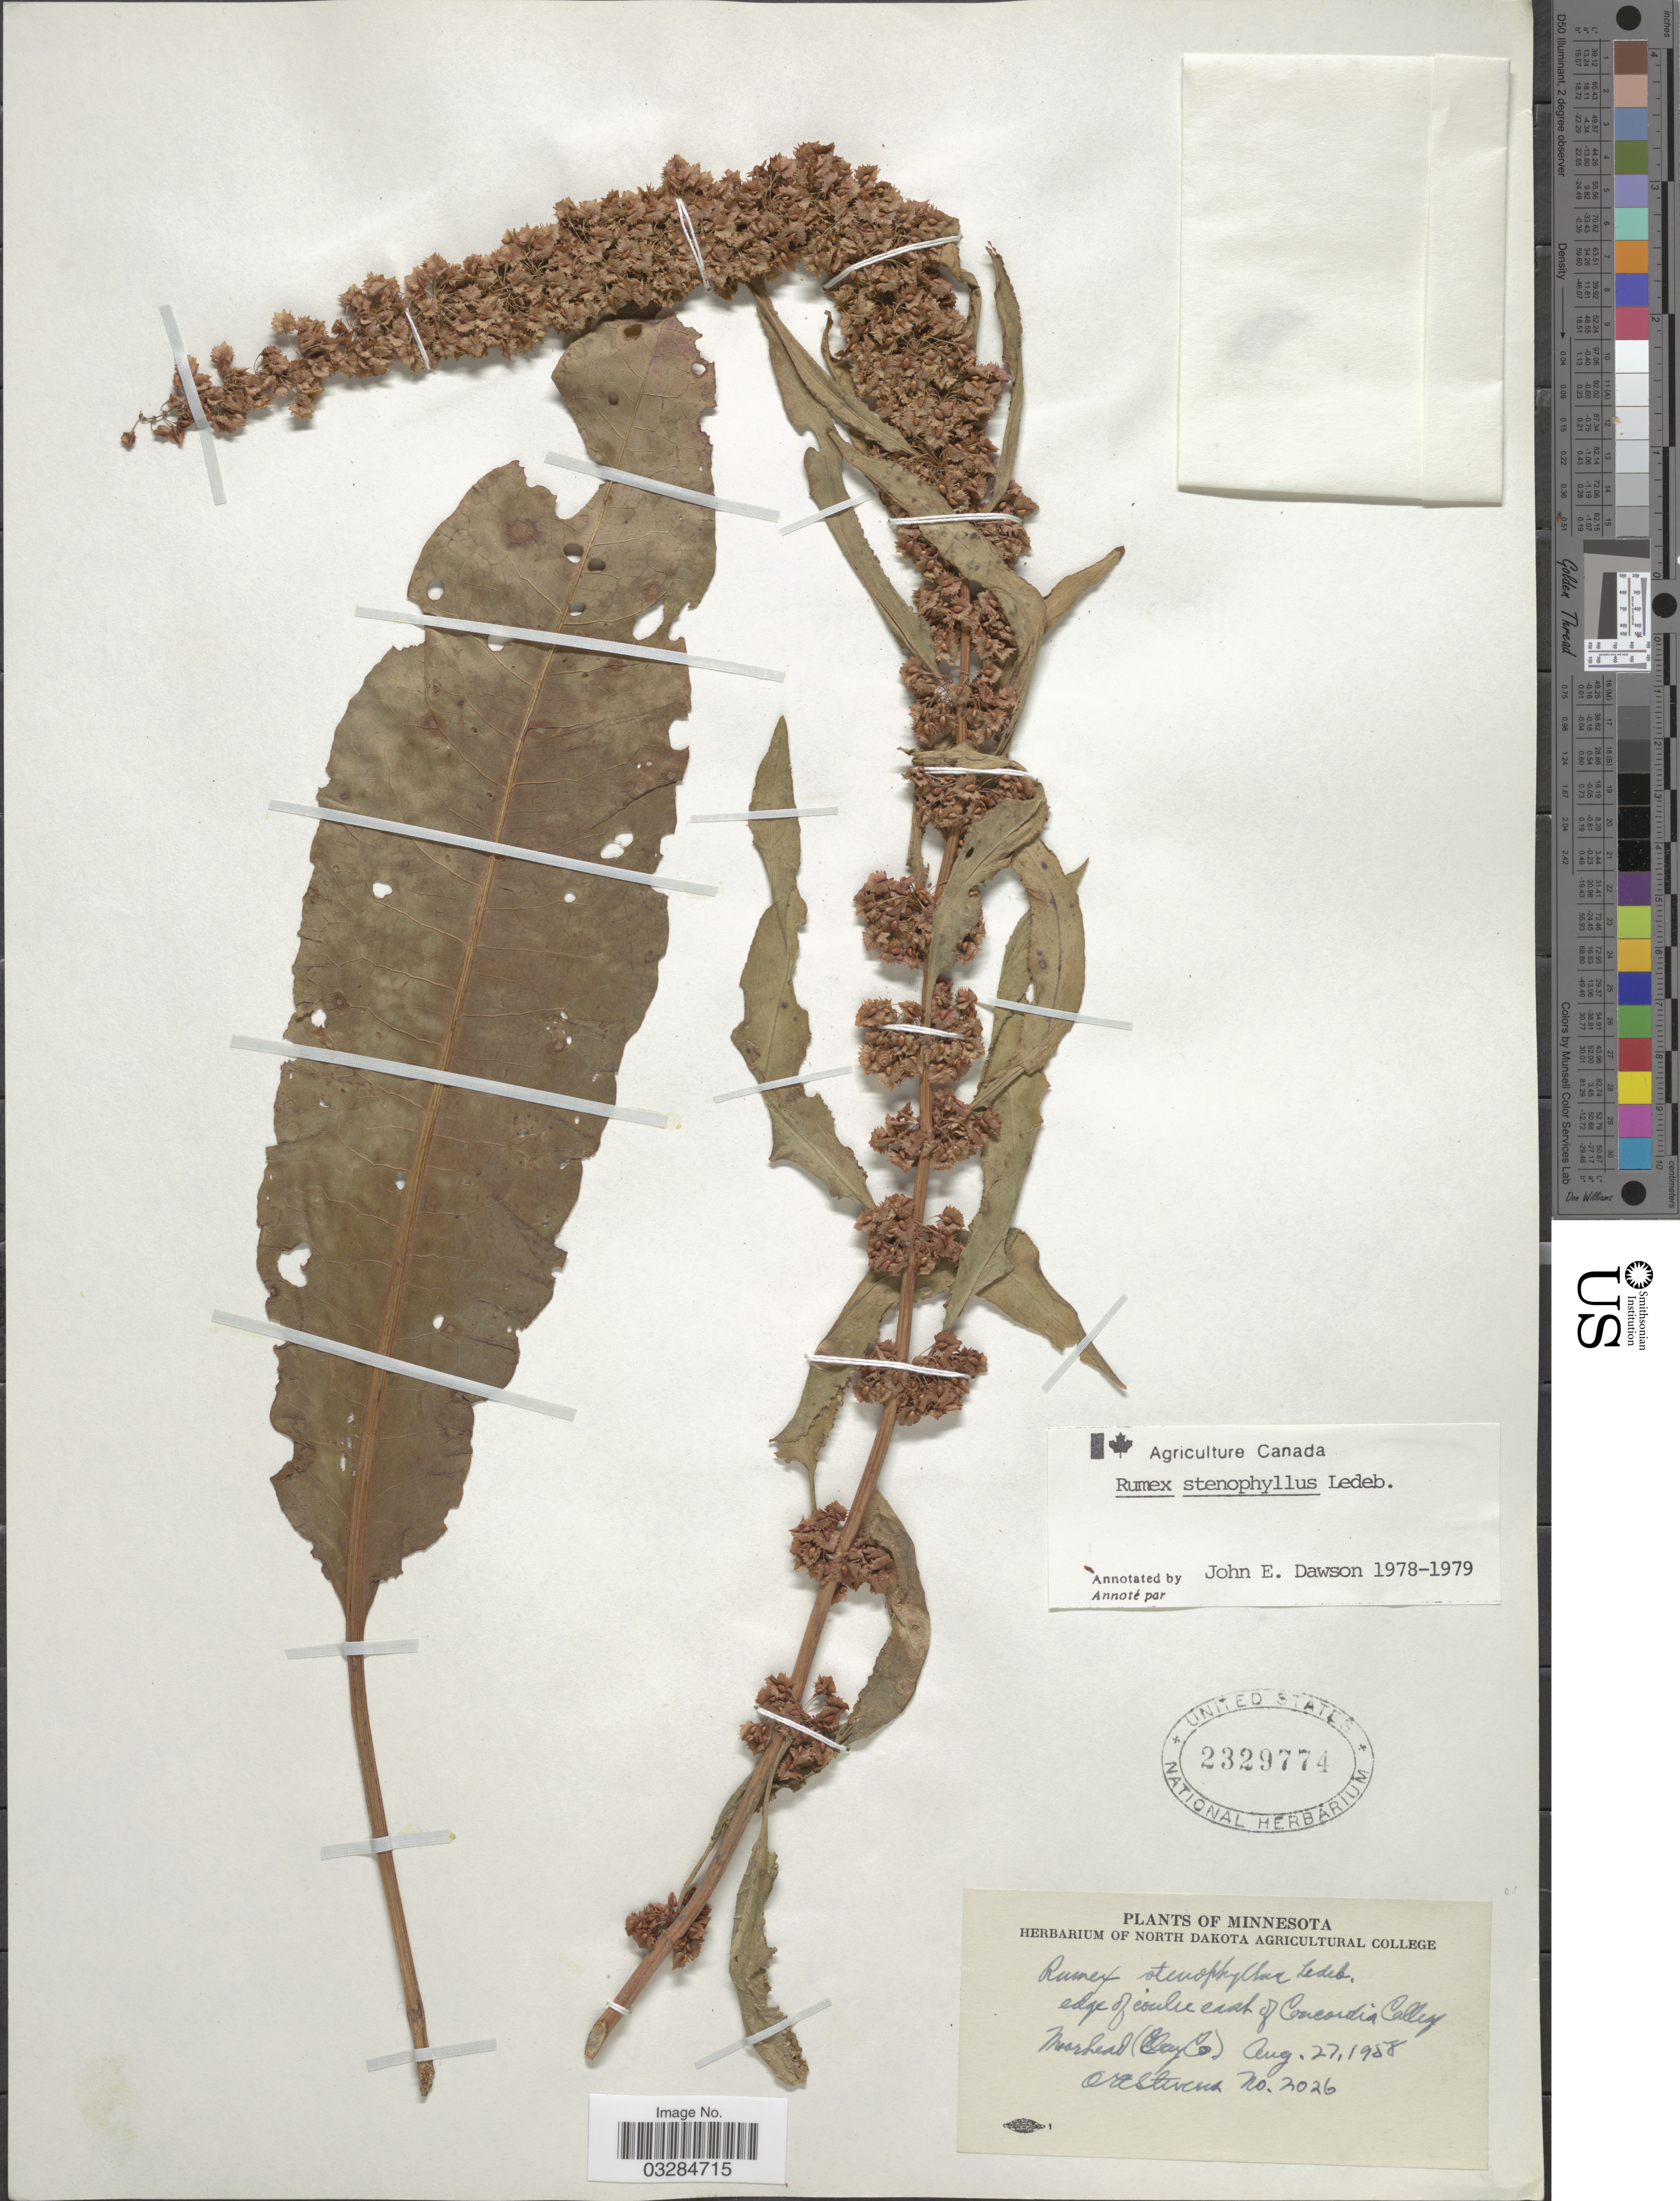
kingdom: Plantae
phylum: Tracheophyta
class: Magnoliopsida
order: Caryophyllales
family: Polygonaceae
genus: Rumex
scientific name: Rumex stenophyllus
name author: Ledeb.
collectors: O. A. Stevens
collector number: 3026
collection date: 1958-08-27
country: United States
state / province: Minnesota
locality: East of Concordia Calley. Moorhead (Clay Co).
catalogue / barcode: US 2329774